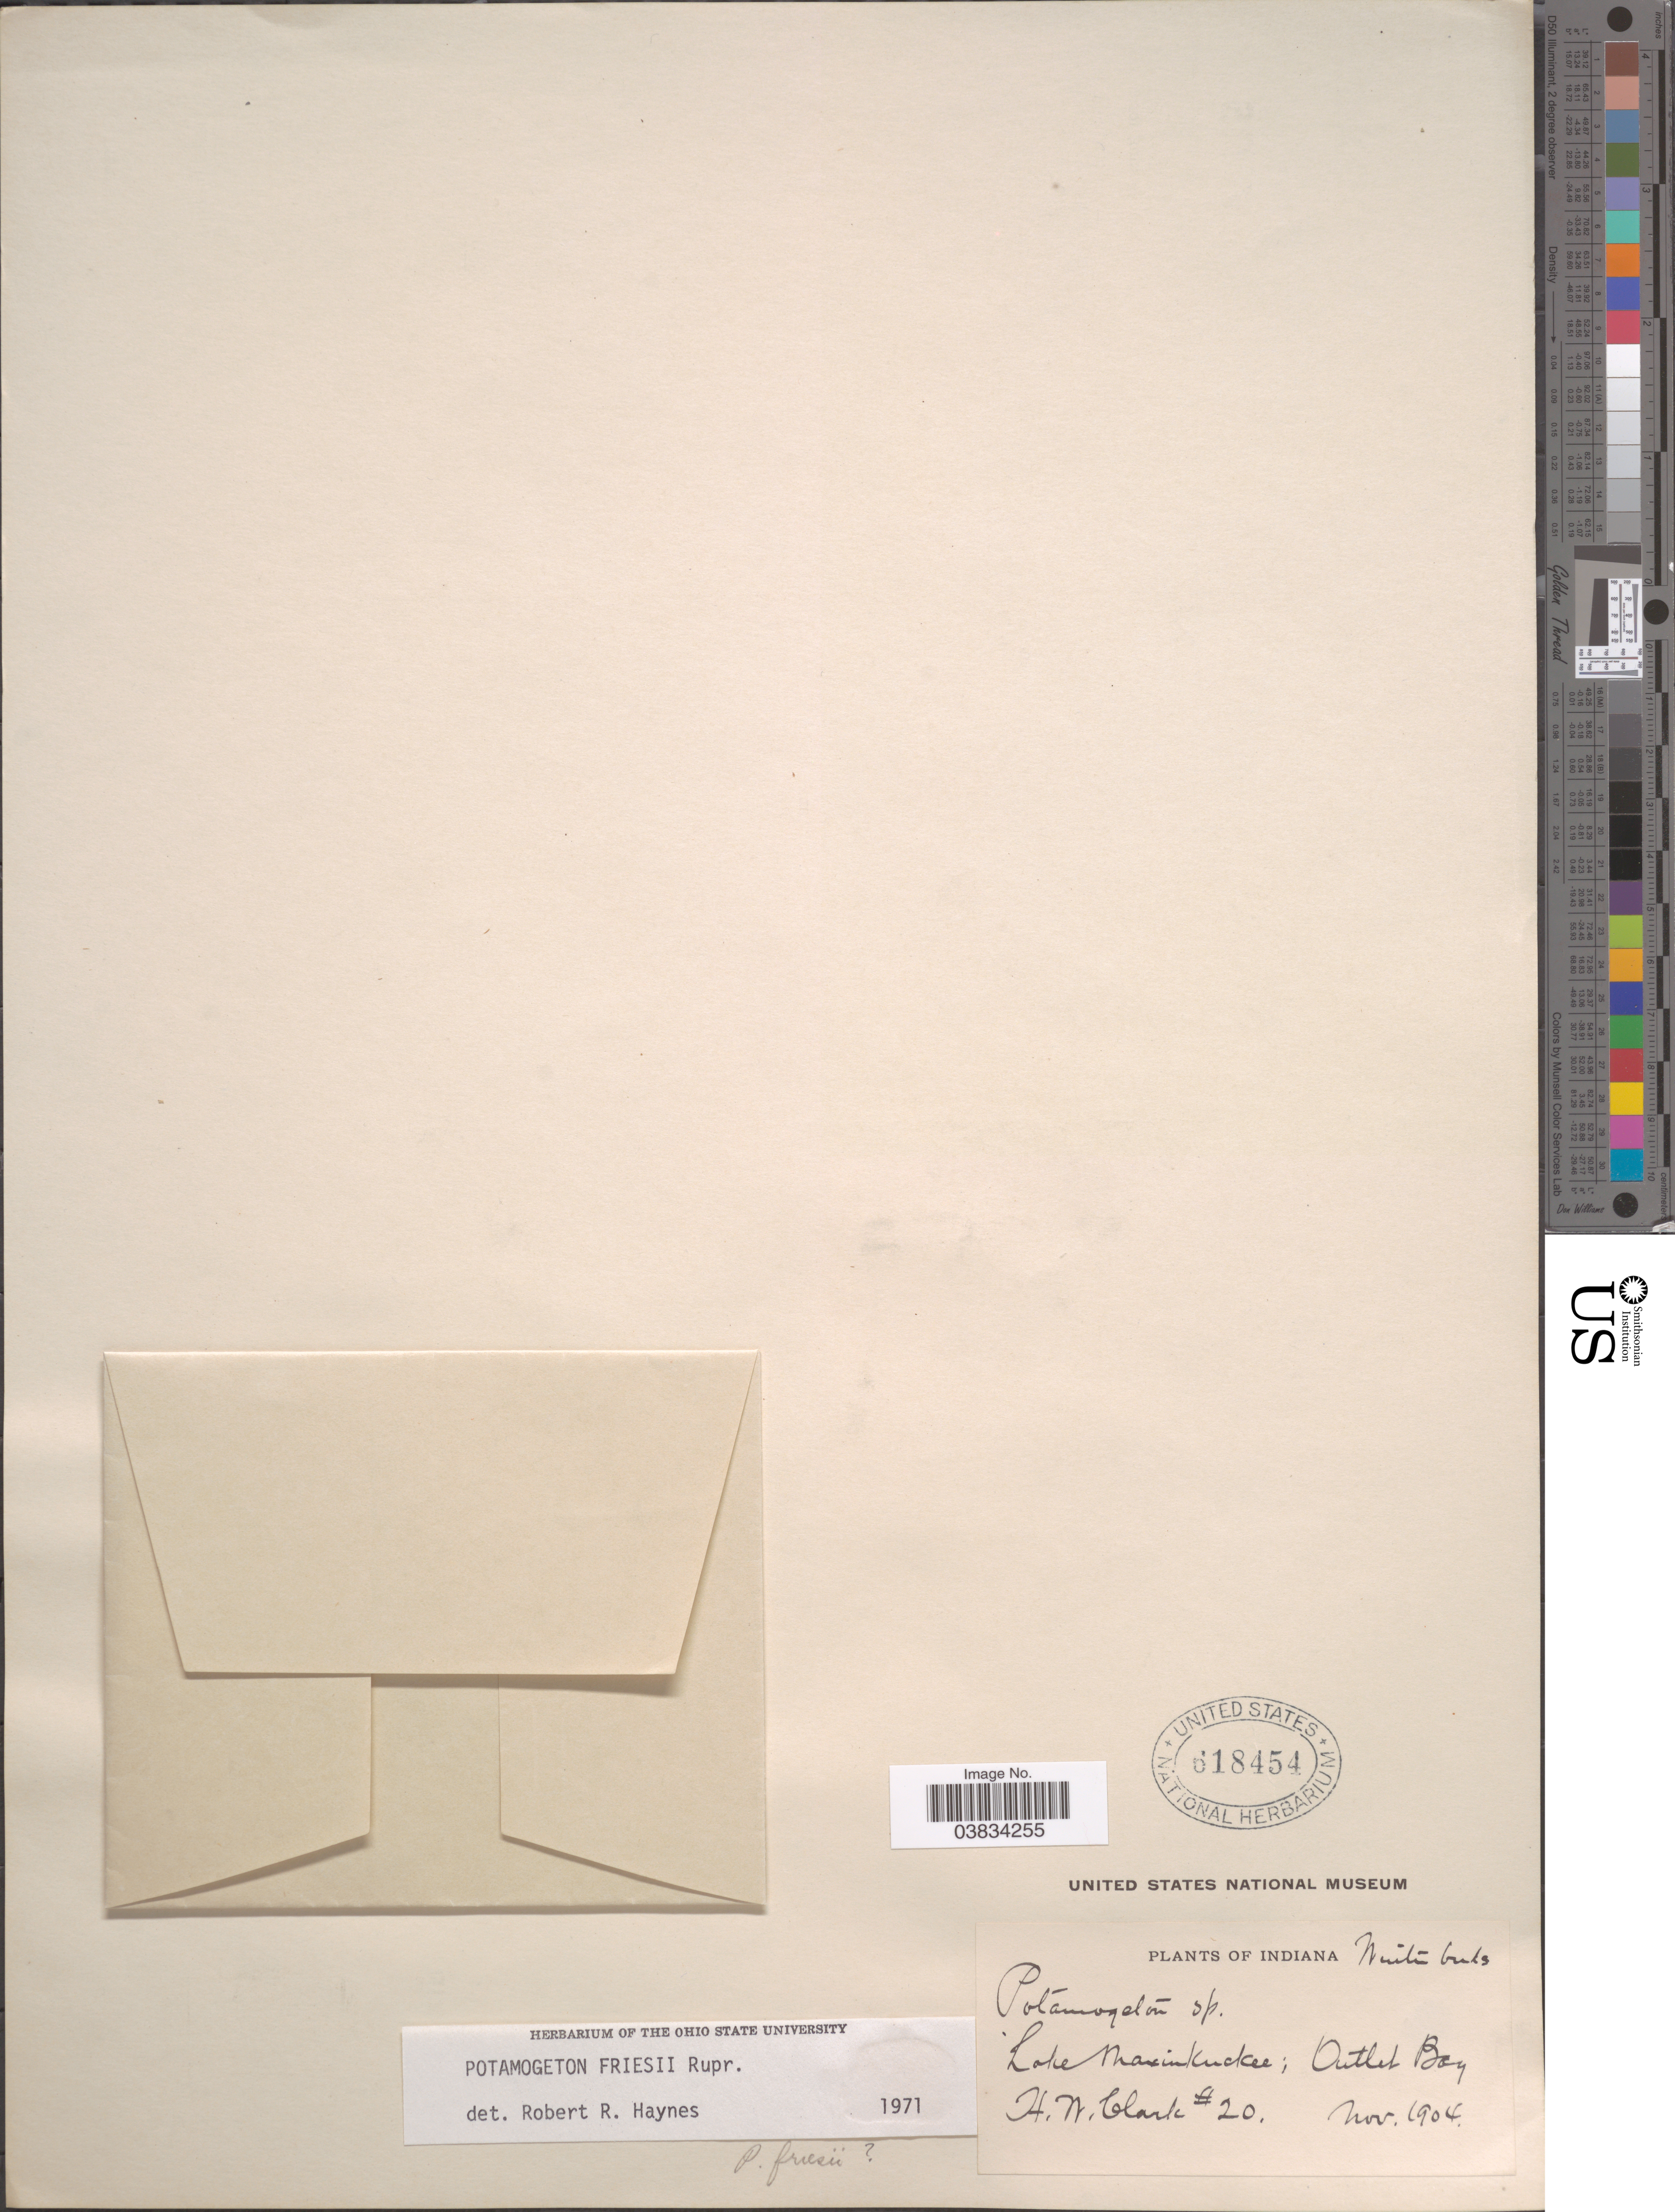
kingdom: Plantae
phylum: Tracheophyta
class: Liliopsida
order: Alismatales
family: Potamogetonaceae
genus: Potamogeton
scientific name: Potamogeton friesii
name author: Rupr.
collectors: H. N. Clark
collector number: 20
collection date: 1904-11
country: United States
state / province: Indiana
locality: Lake Maxinkuckee, Outlet Bay.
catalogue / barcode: US 618454